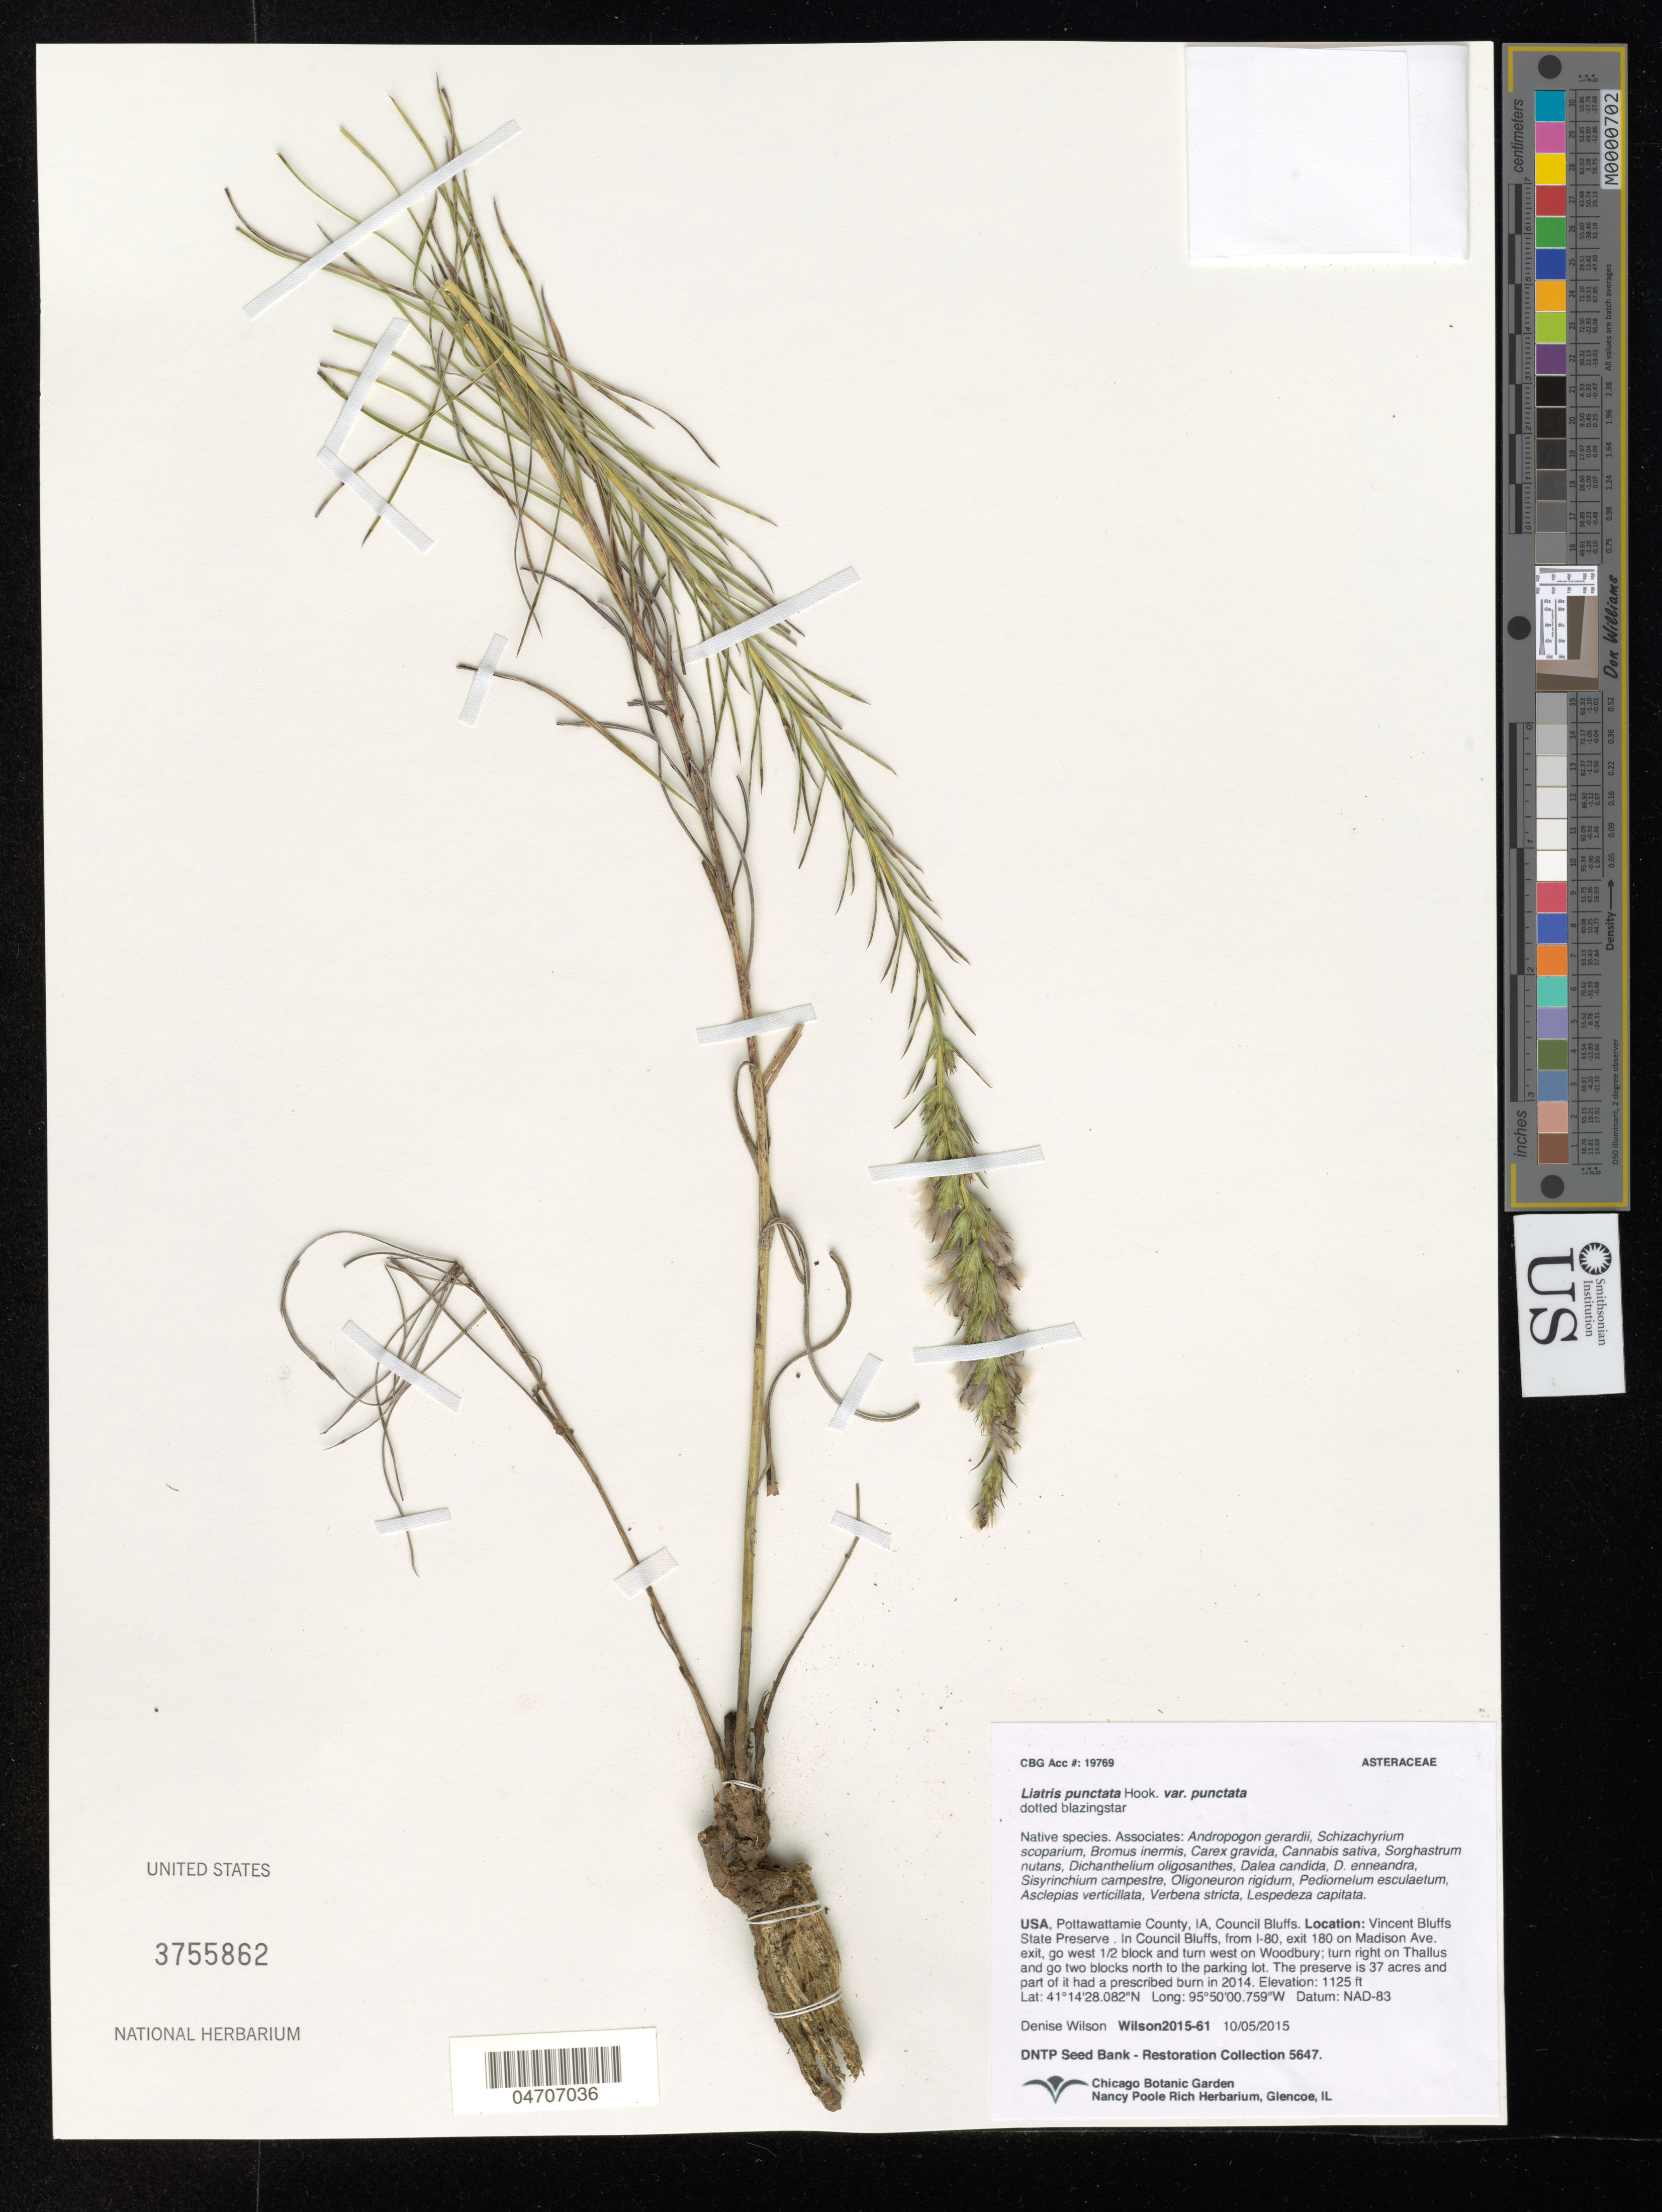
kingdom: Plantae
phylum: Tracheophyta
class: Magnoliopsida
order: Asterales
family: Asteraceae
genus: Liatris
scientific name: Liatris punctata var. punctata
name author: Hook.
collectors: D. Wilson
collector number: Wilson2015-61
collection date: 2015-10-05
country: United States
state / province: Iowa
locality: Pottawattamie County, Council Bluffs. Vincent Bluffs State Preserve. In Council Bluffs, from I-80, exit 180 on Madison Ave. exit, go west ½ block and turn west on Woodbury; turn right on Thallus and go two blocks north to the parking lot. The preserve is 37 acres and part of it had a prescribed burn in 2014.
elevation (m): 343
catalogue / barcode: US 3755862